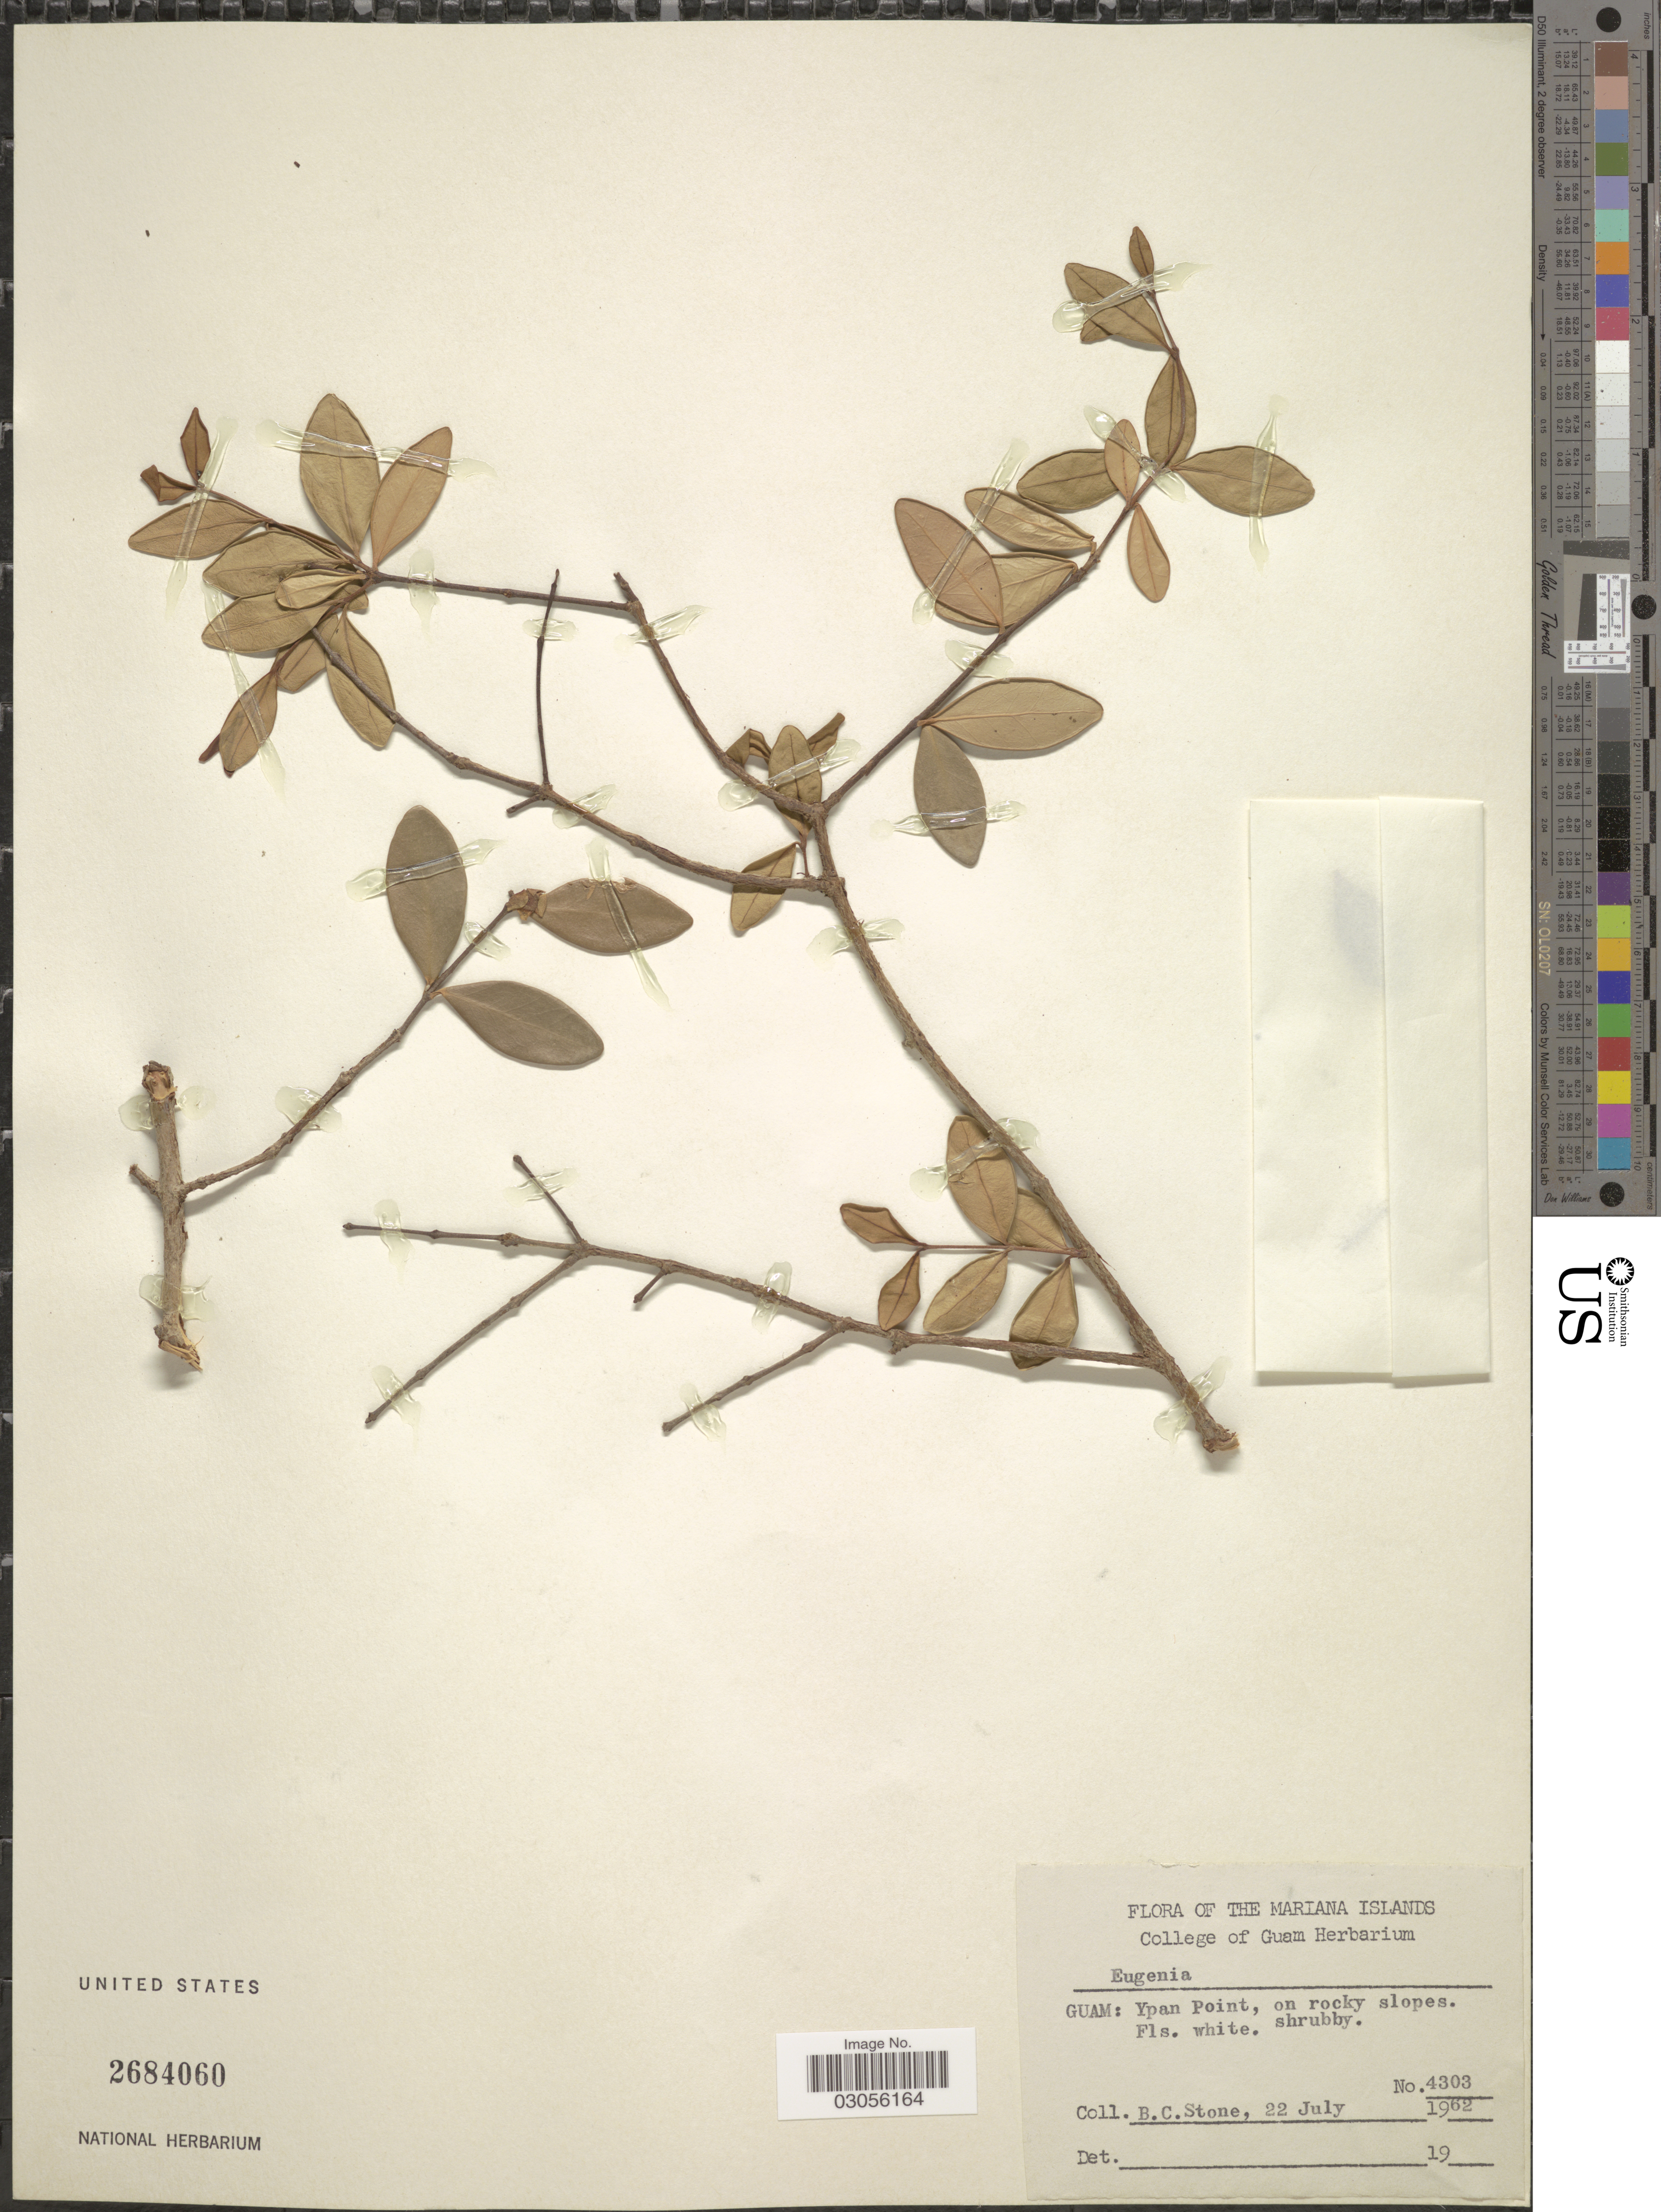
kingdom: Plantae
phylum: Tracheophyta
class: Magnoliopsida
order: Myrtales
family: Myrtaceae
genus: Eugenia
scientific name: Eugenia sp.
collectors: B. C. Stone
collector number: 4303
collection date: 1962-07-22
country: Guam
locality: The Mariana Islands. Ypan Point, on rocky slopes.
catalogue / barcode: US 2684060